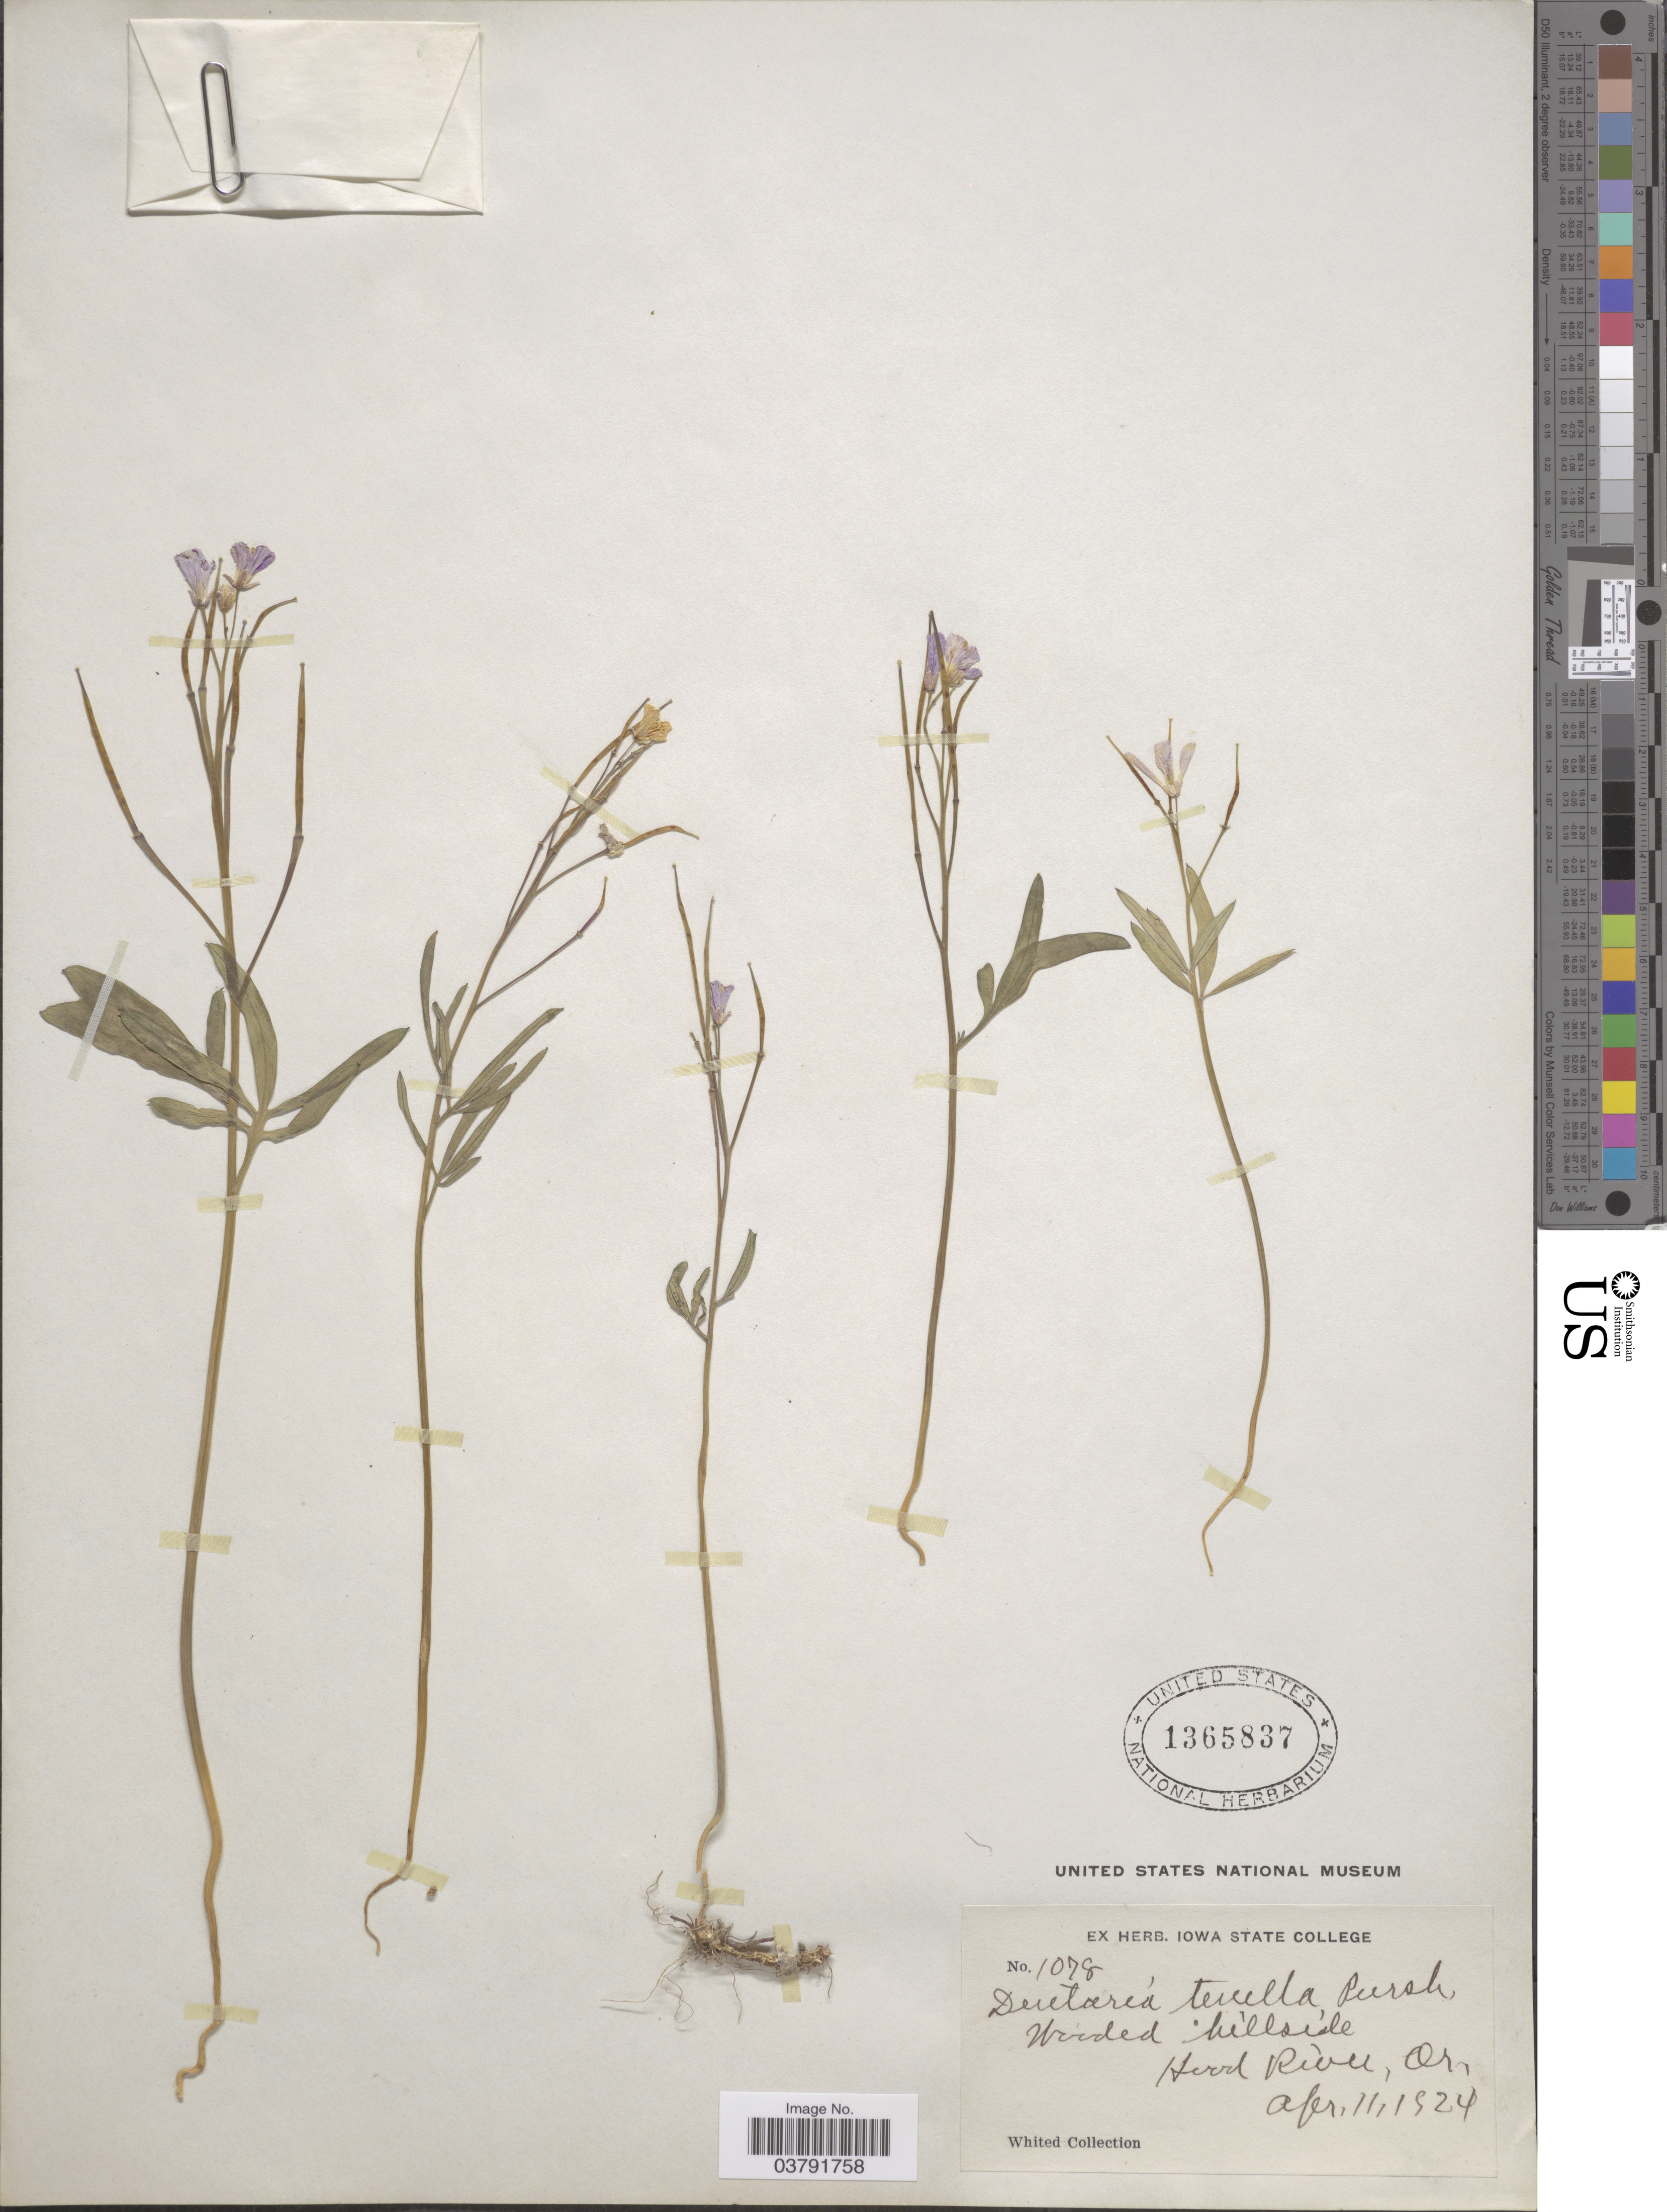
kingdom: Plantae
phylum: Tracheophyta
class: Magnoliopsida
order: Brassicales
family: Brassicaceae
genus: Dentaria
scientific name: Dentaria tenella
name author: Pursh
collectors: Whited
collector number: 1078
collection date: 1924-04-11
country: United States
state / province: Oregon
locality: Wooded Hillside. Hood River.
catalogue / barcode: US 1365837